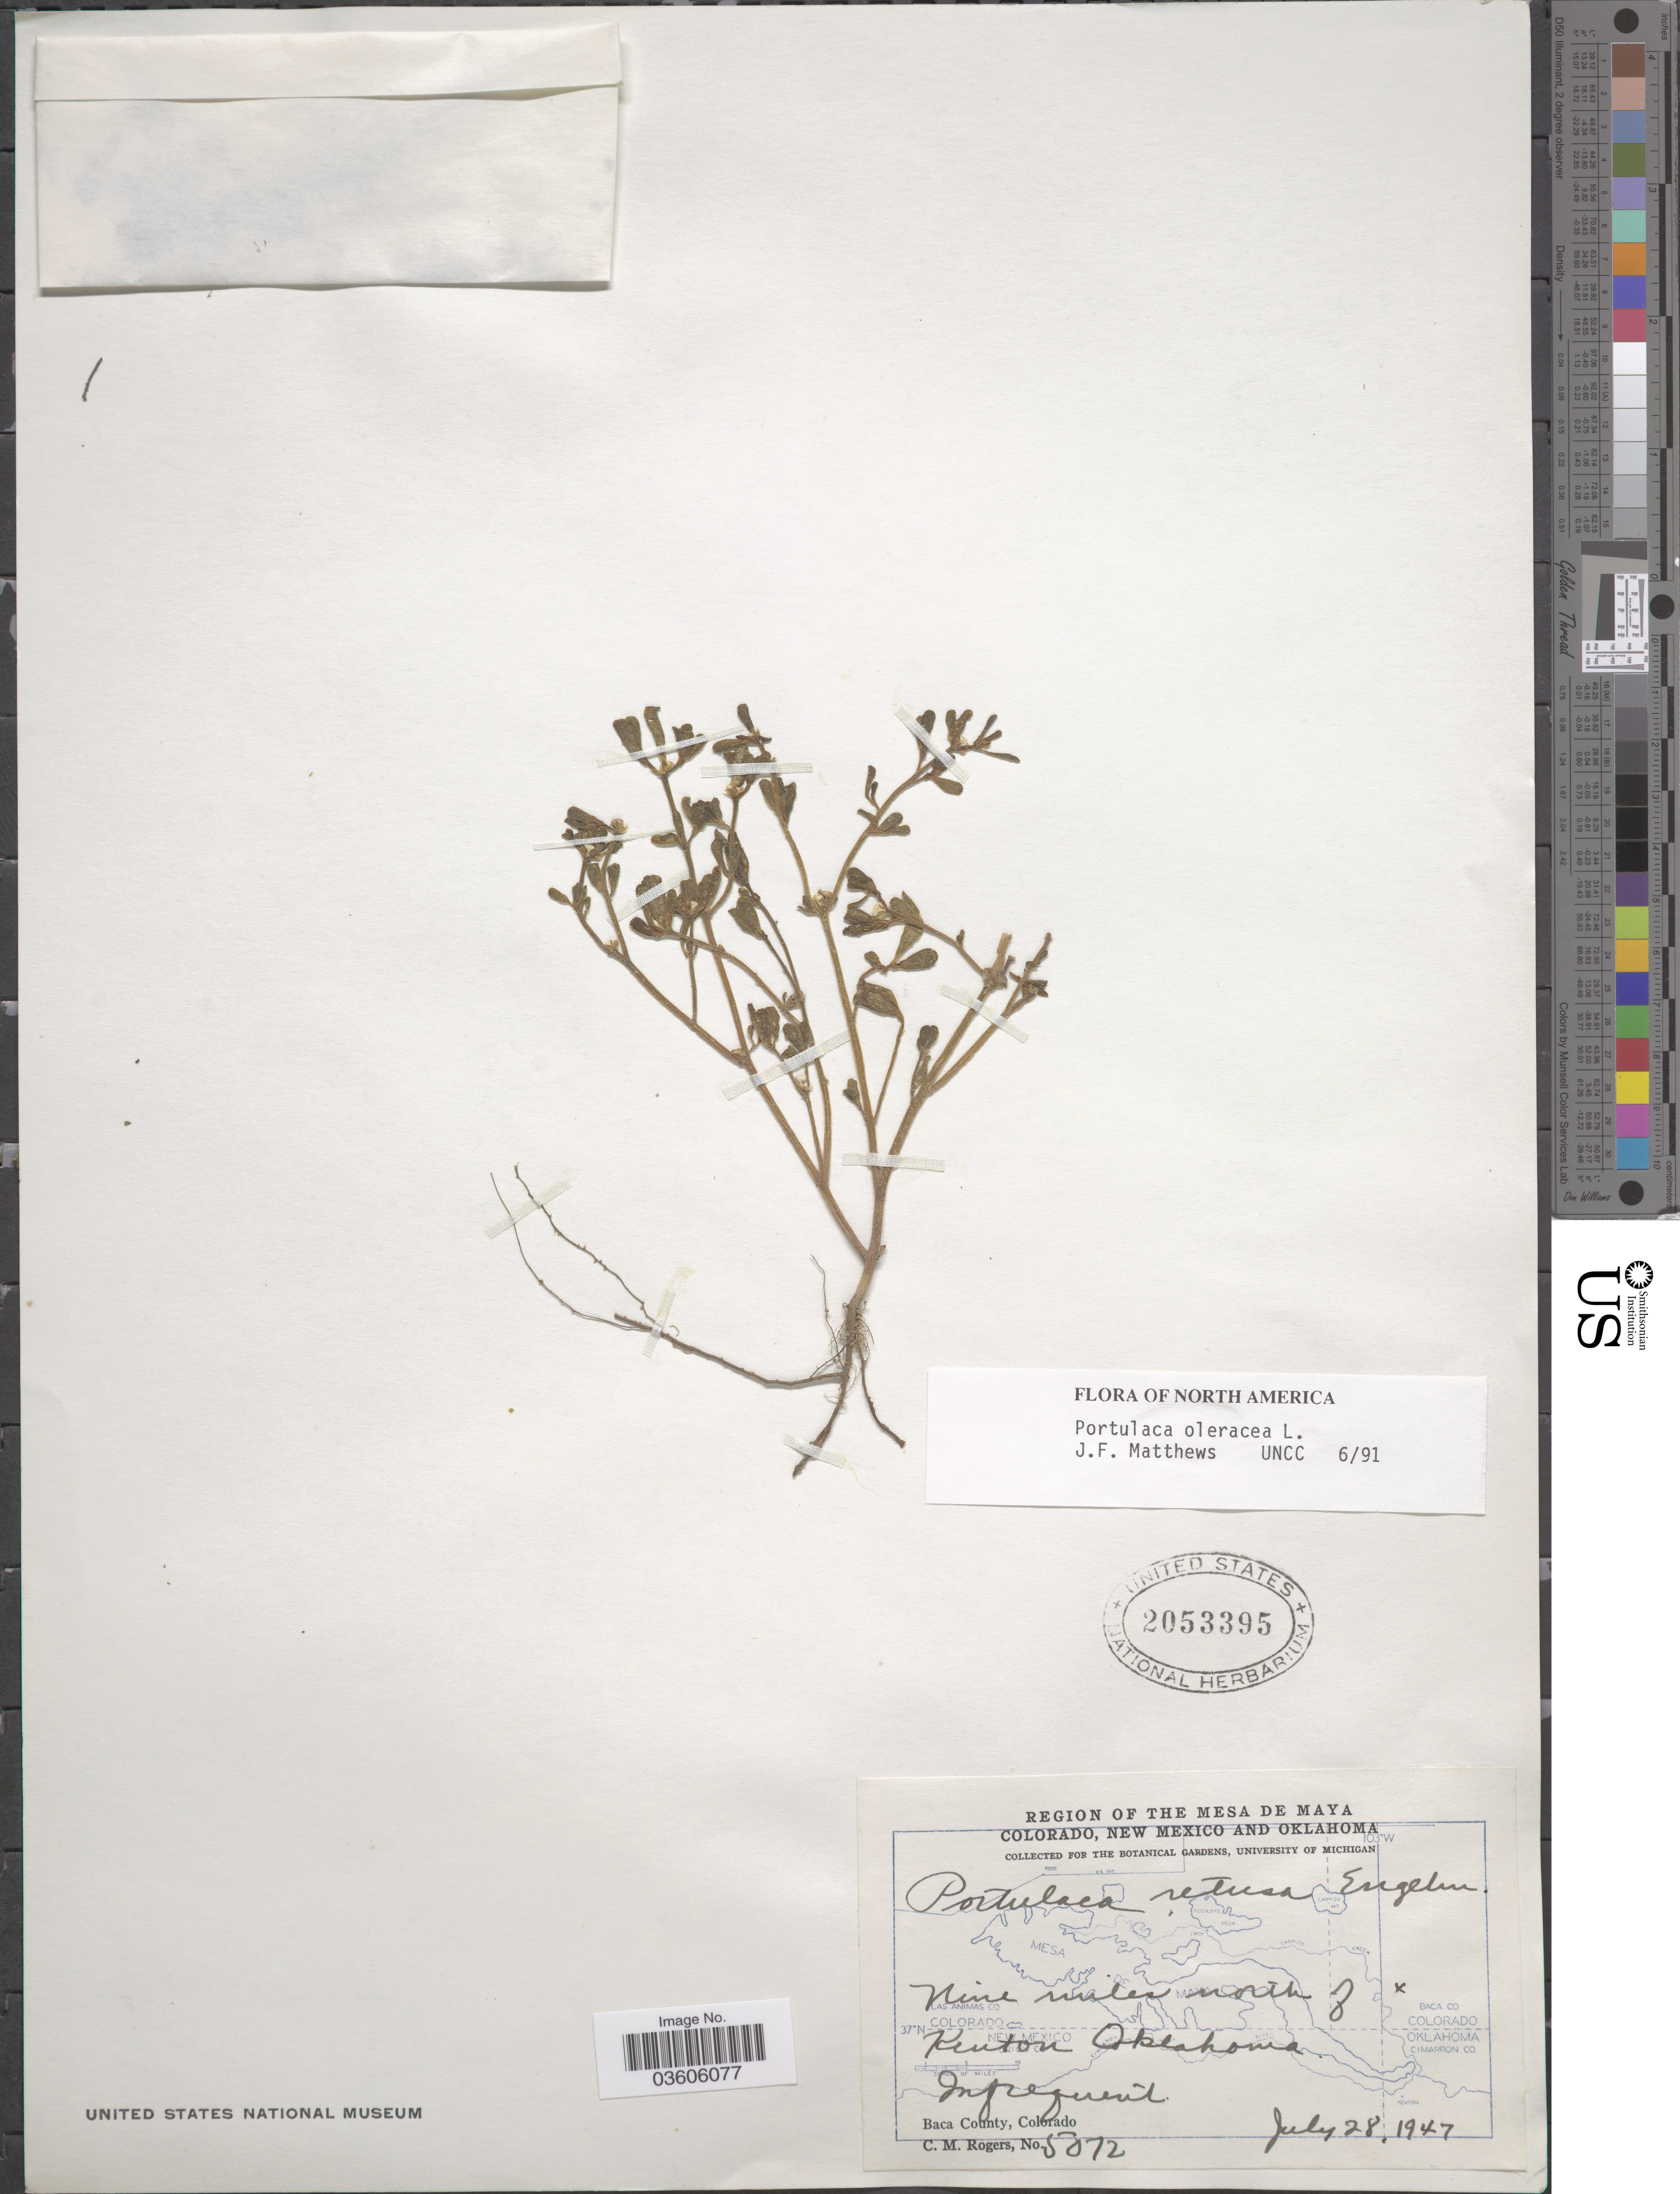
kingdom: Plantae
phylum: Tracheophyta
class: Magnoliopsida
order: Caryophyllales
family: Portulacaceae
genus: Portulaca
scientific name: Portulaca oleracea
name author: L.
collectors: C. M. Rogers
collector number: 5072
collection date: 1947-07-28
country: United States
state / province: Oklahoma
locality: Region of the Mesa de Maya. Nine miles north of Kenton.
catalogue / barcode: US 2053395